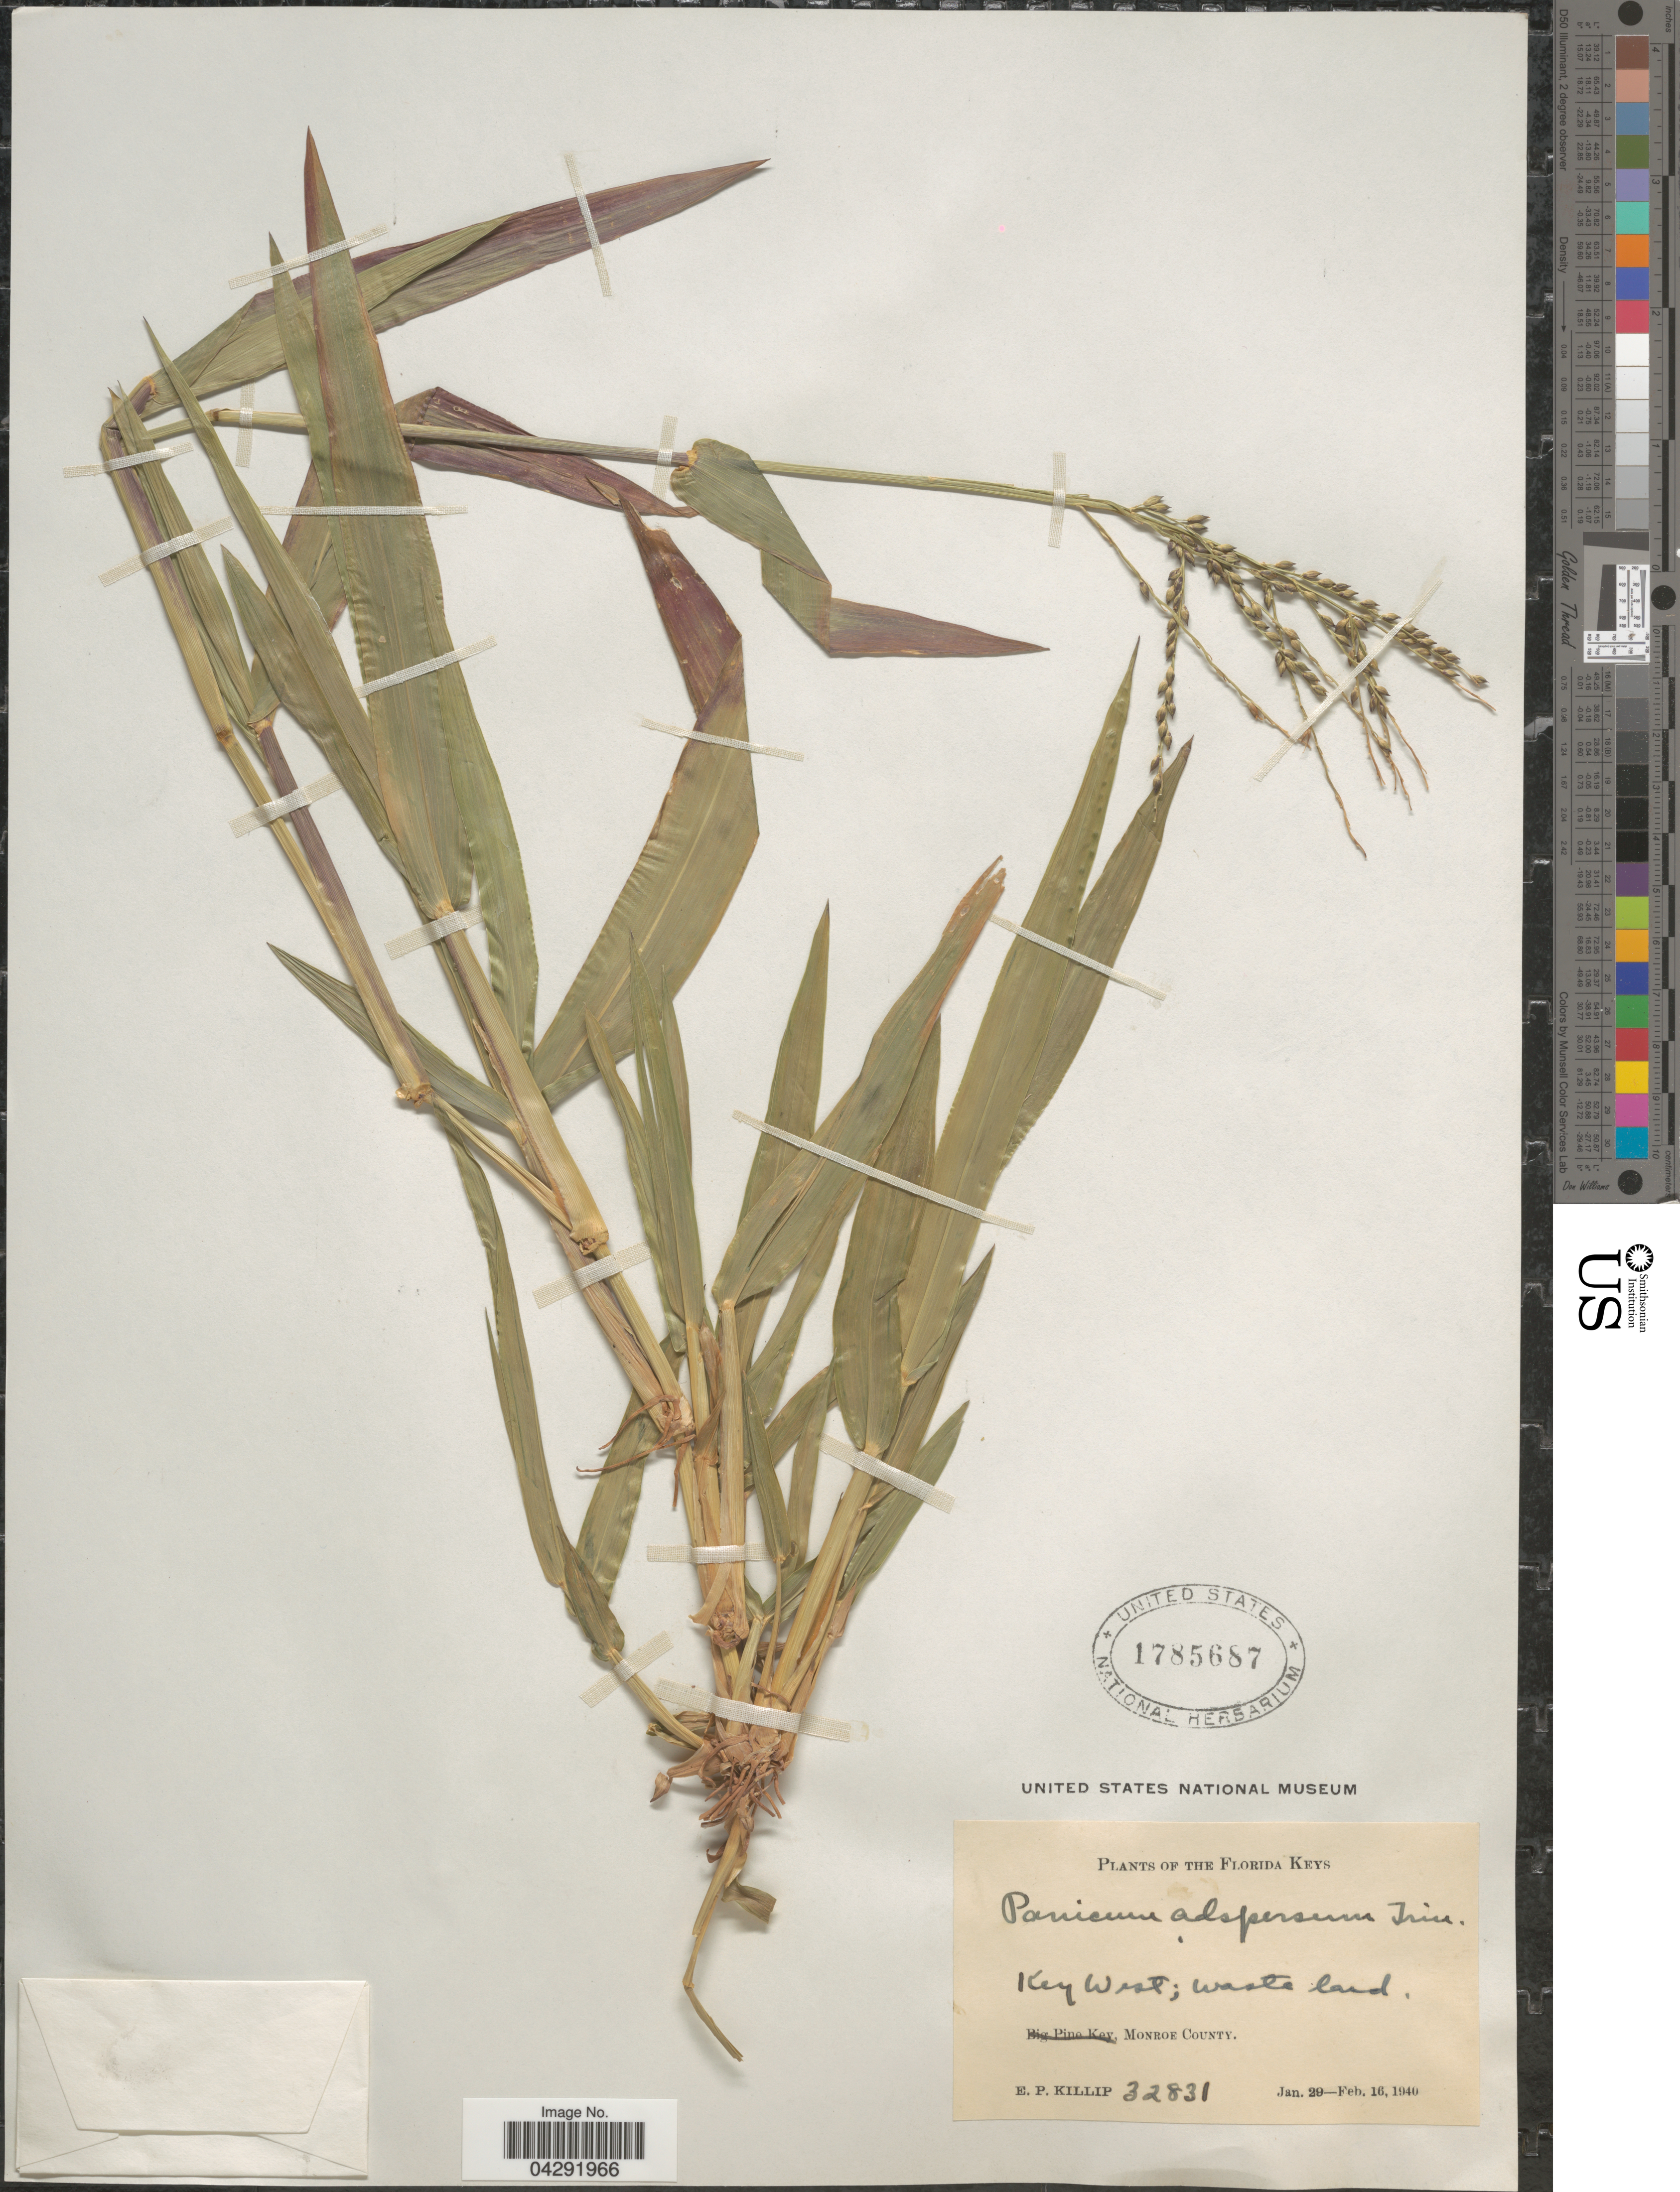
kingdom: Plantae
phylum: Tracheophyta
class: Liliopsida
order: Poales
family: Poaceae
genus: Urochloa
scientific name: Urochloa adspersa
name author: (Trin.) R.D. Webster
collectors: E. P. Killip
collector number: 32831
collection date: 1940-01-29/1940-02-16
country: United States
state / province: Florida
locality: The Florida Keys. Key West. Monroe County.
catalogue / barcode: US 1785687